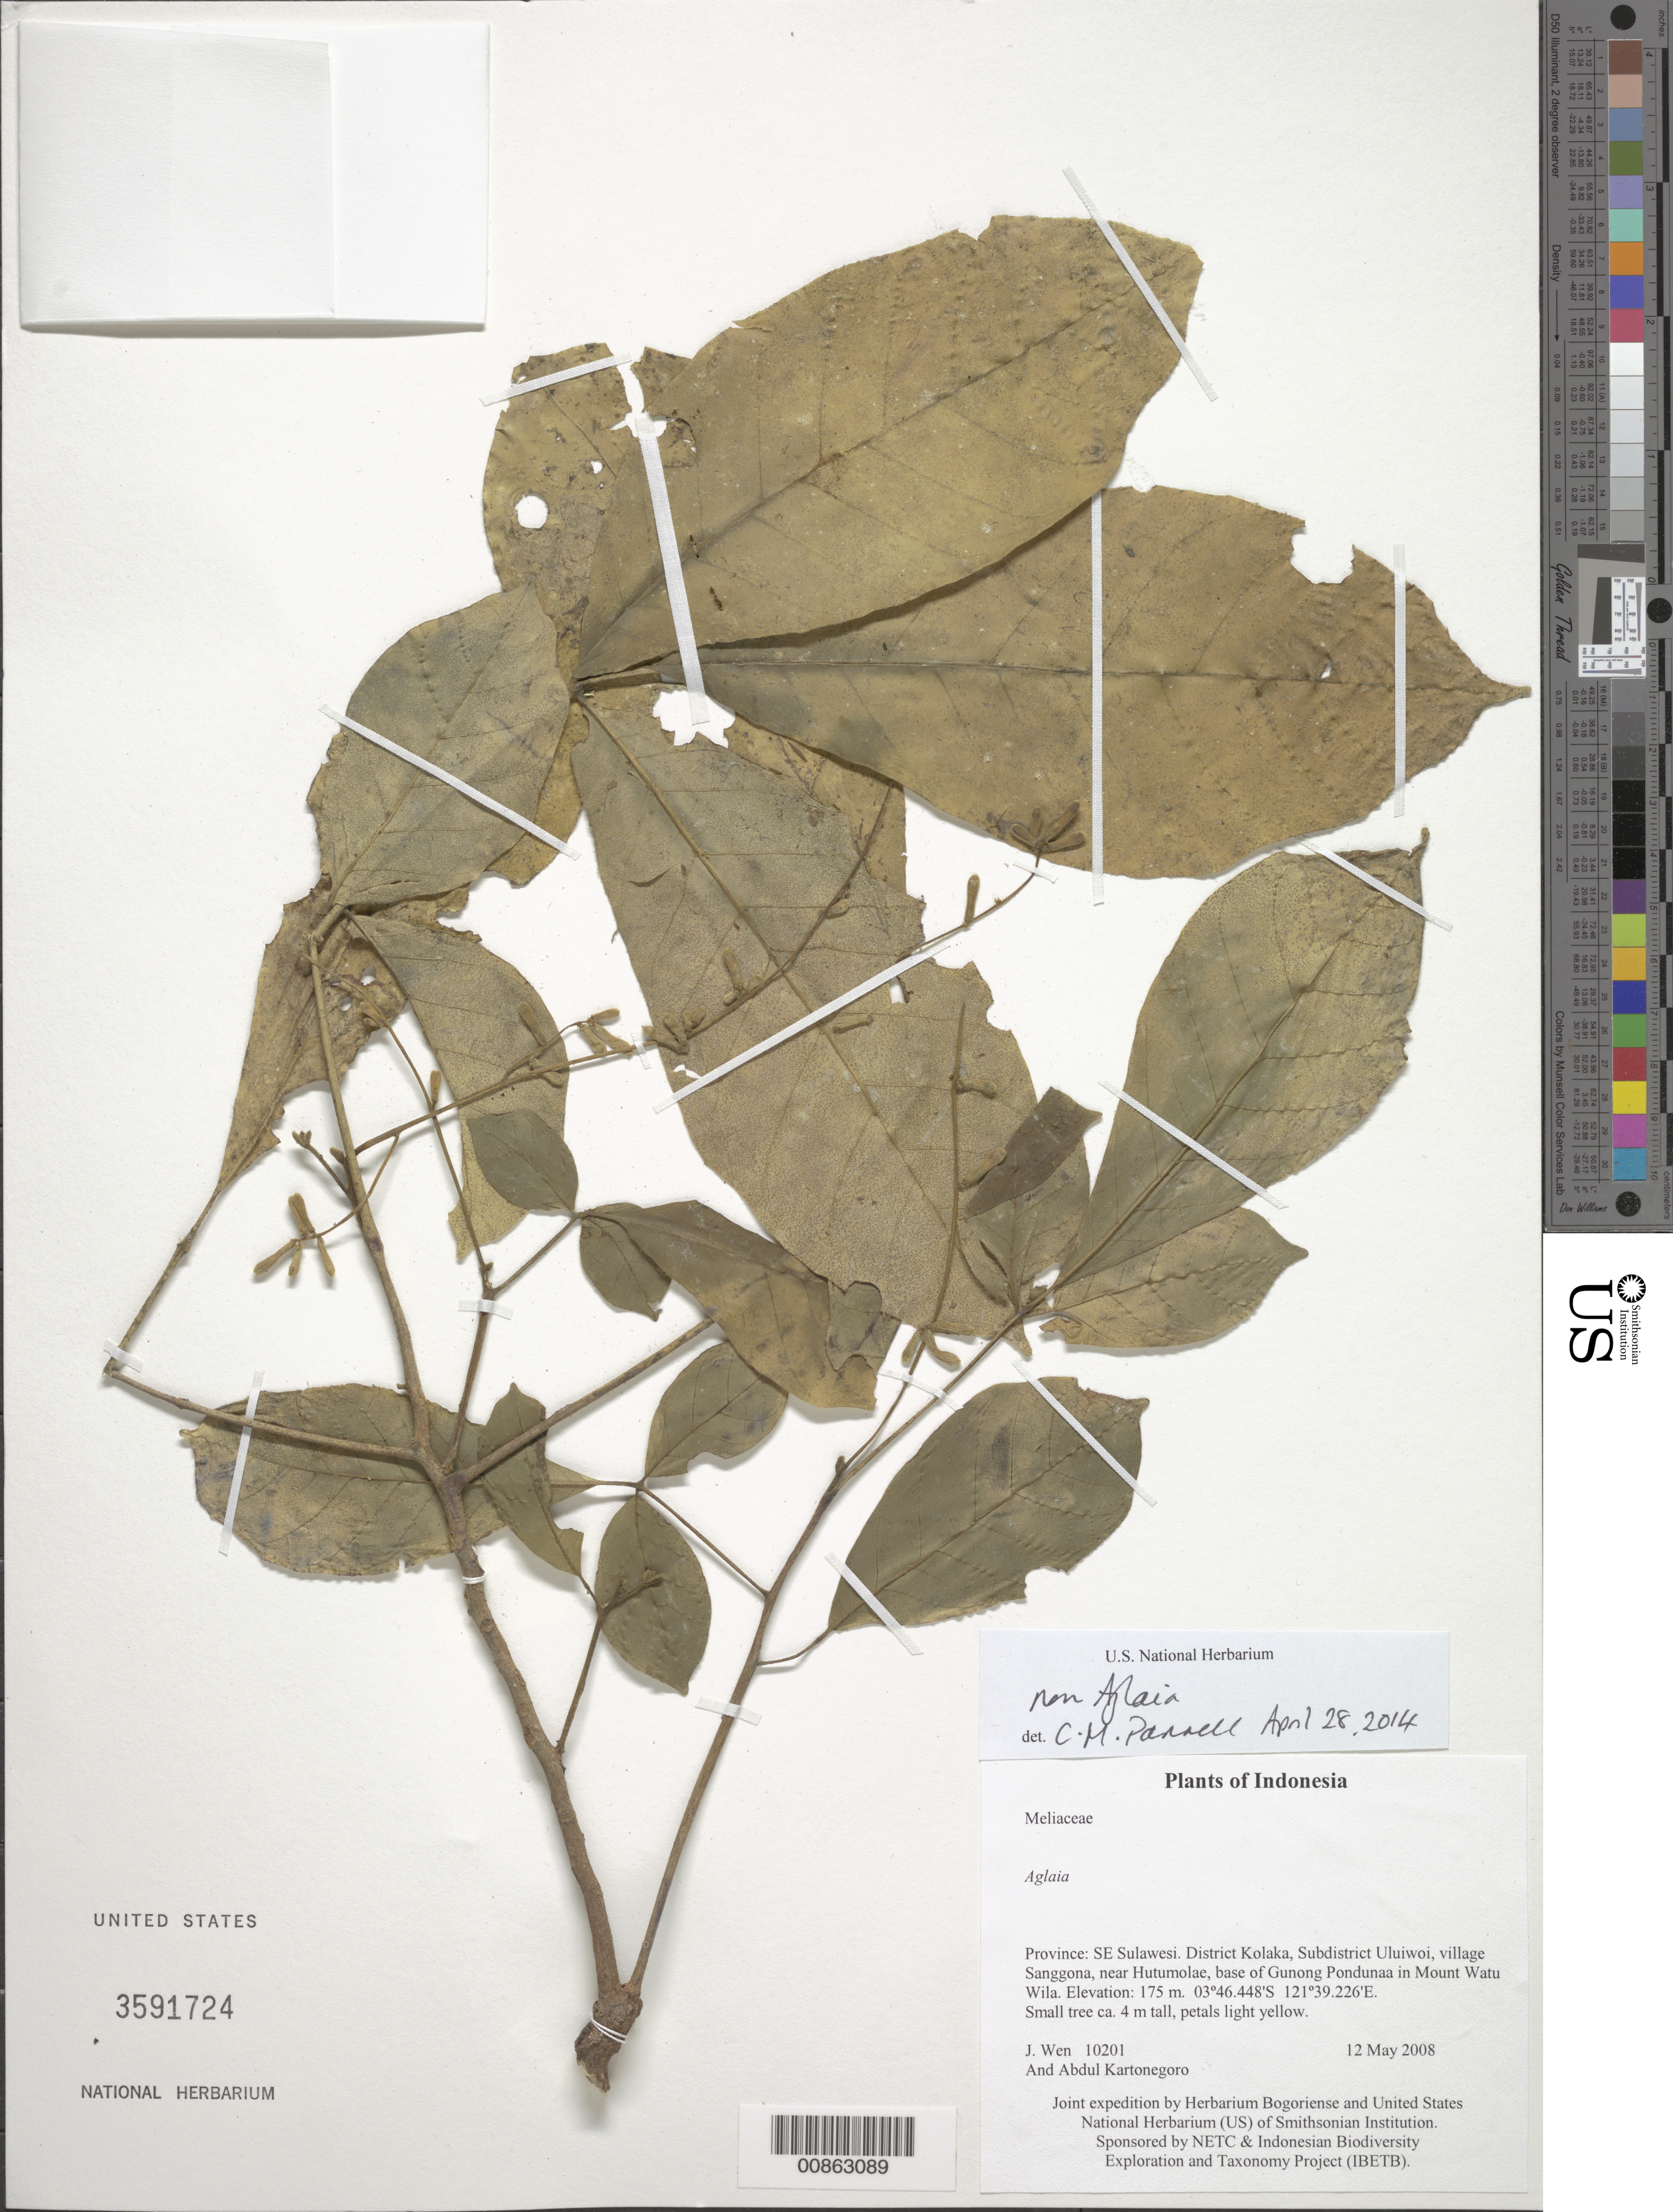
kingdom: Plantae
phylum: Tracheophyta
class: Magnoliopsida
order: Sapindales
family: Meliaceae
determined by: Pannell, C. M.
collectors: J. Wen & A. Kartonegoro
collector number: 10201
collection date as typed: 12 May 2008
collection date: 2008-05-12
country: Indonesia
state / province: Sulawesi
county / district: Sulawesi Tenggara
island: Sulawesi [Celebes]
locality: District Kolaka, Subdistrict Uluiwoi, village Sanggona, near Hutumolae, base of Gunong Pondunaa in Mount Watu Wila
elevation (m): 175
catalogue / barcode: US 3591724